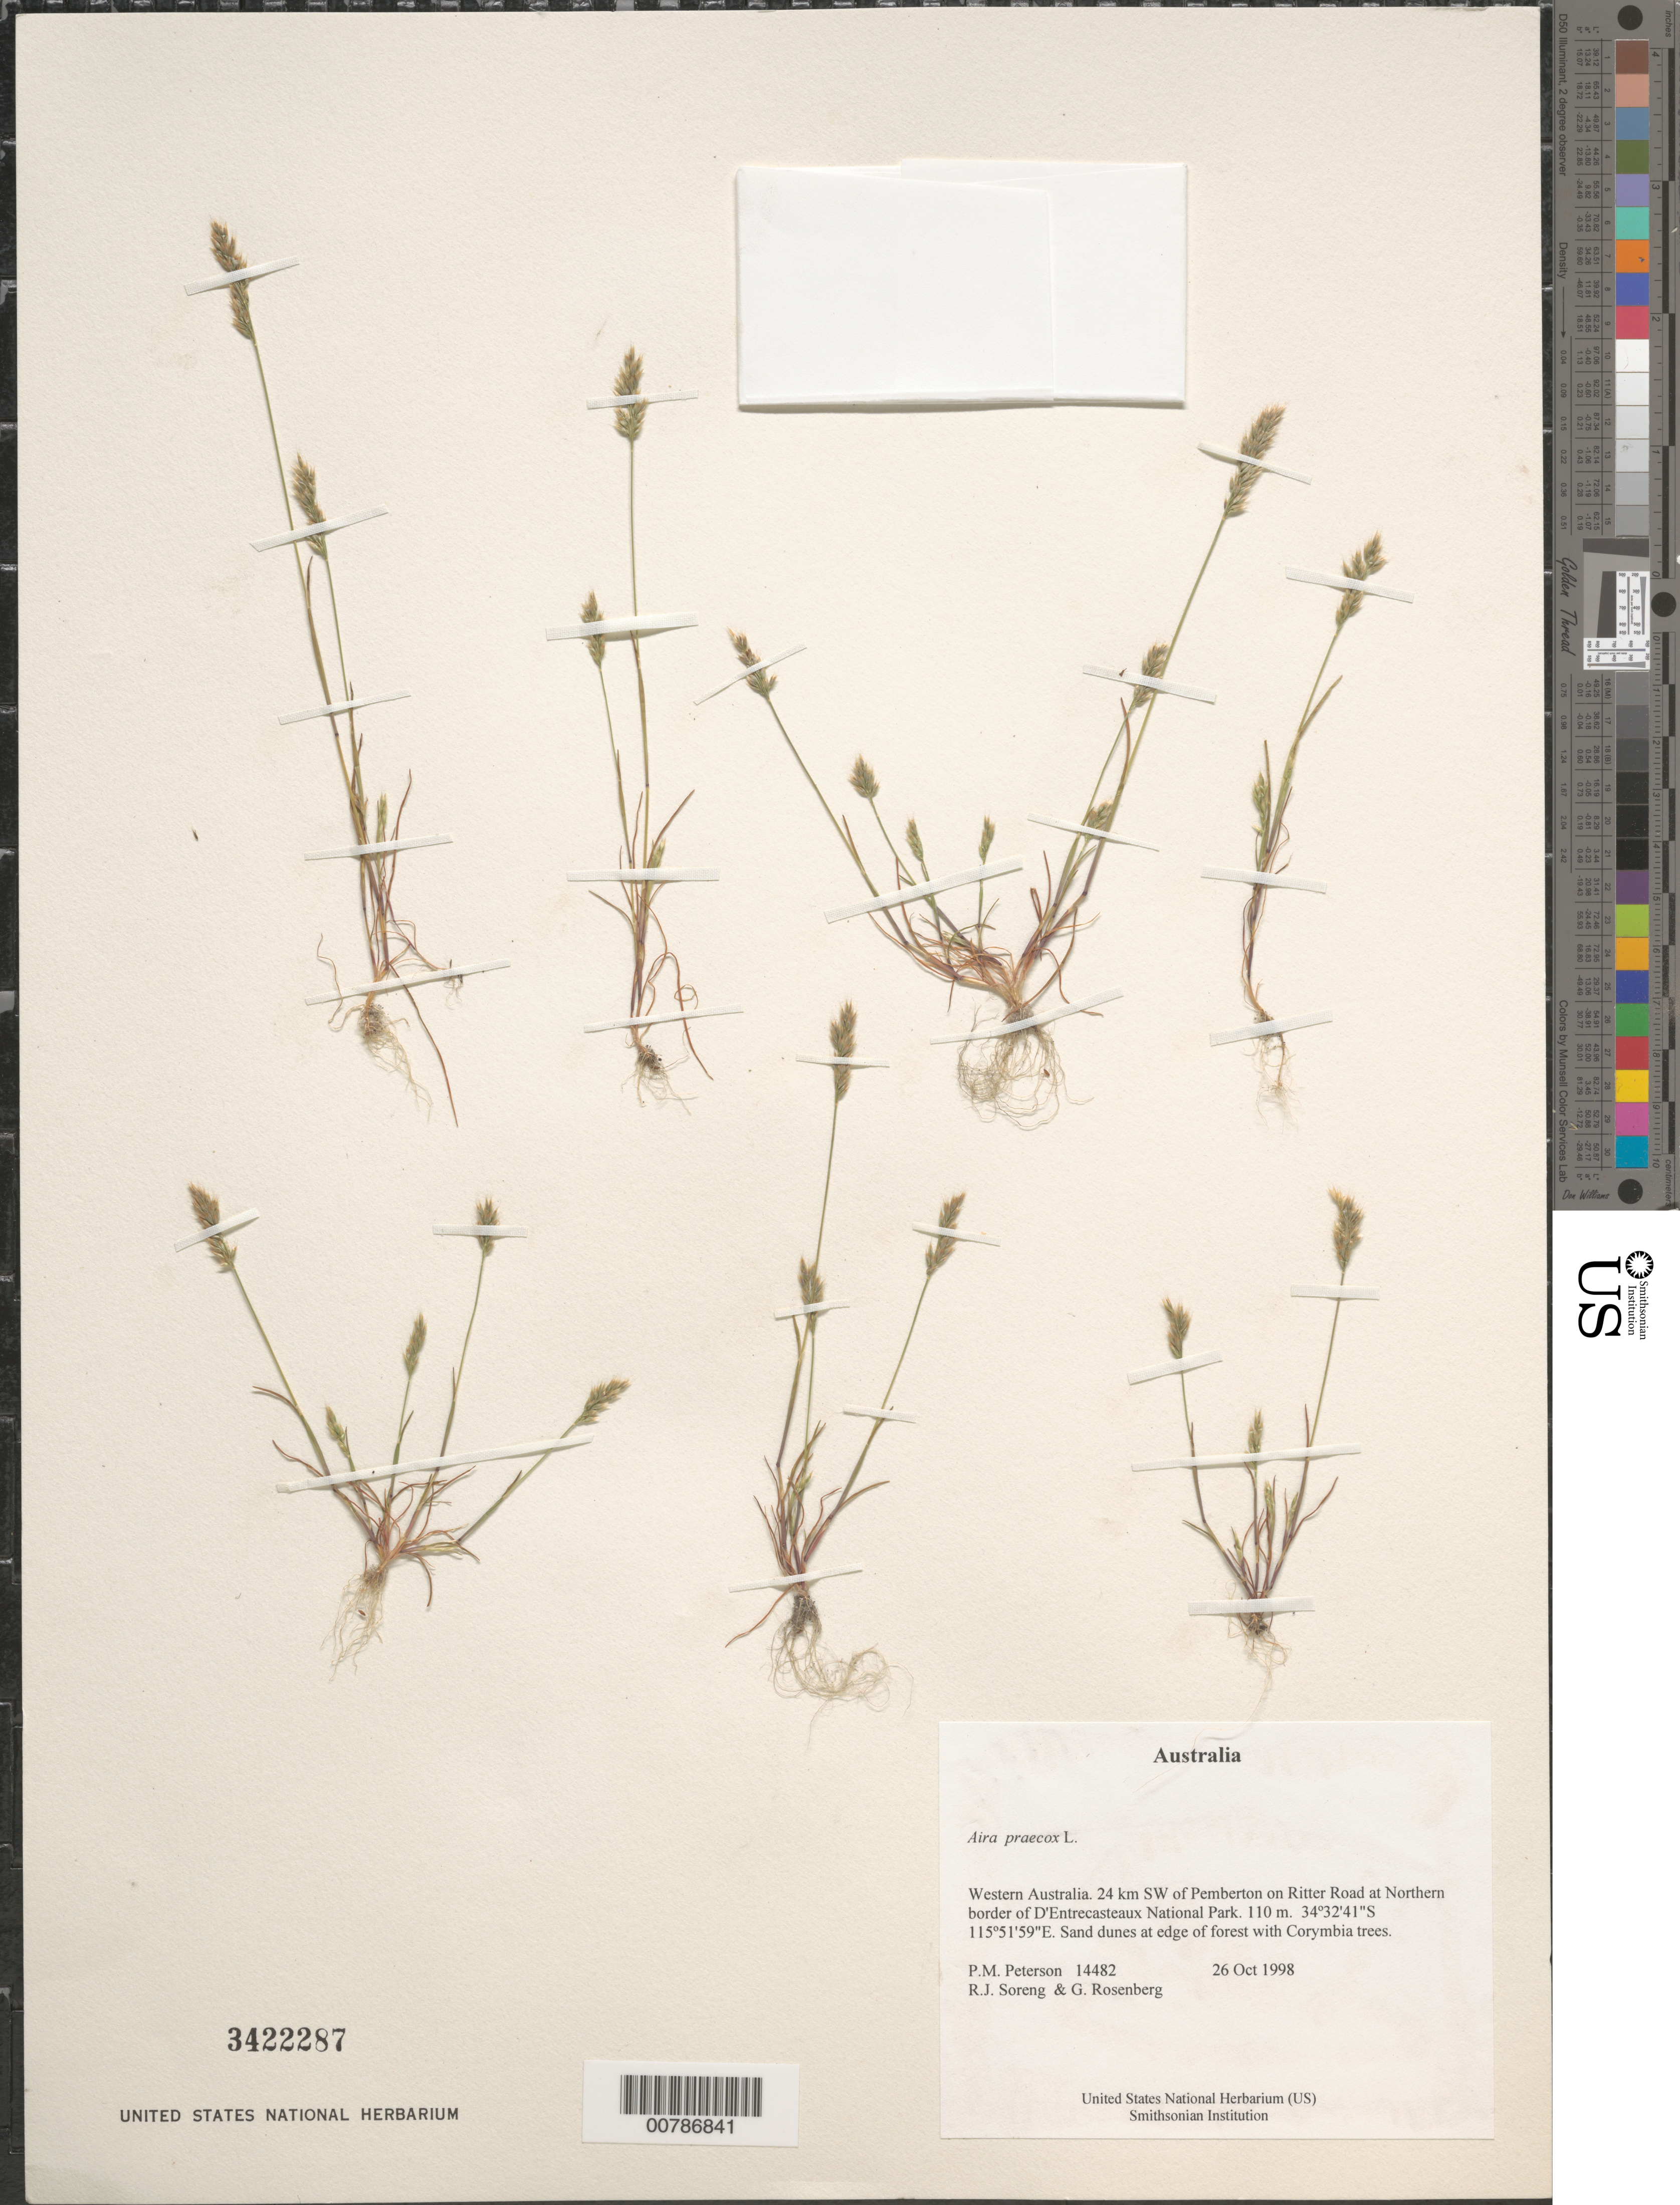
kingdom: Plantae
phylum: Tracheophyta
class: Liliopsida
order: Poales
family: Poaceae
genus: Aira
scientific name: Aira praecox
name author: L.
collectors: P. M. Peterson, R. J. Soreng & G. Rosenberg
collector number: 14482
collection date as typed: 26 Oct 1998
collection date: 1998-10-26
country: Australia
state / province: Western Australia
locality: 24 km SW of Pemberton on Ritter Road at Northern border of D'Entrecasteaux National Park.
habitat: Sand dunes at edge of forest with Corymbia trees.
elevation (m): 110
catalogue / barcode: US 3422287